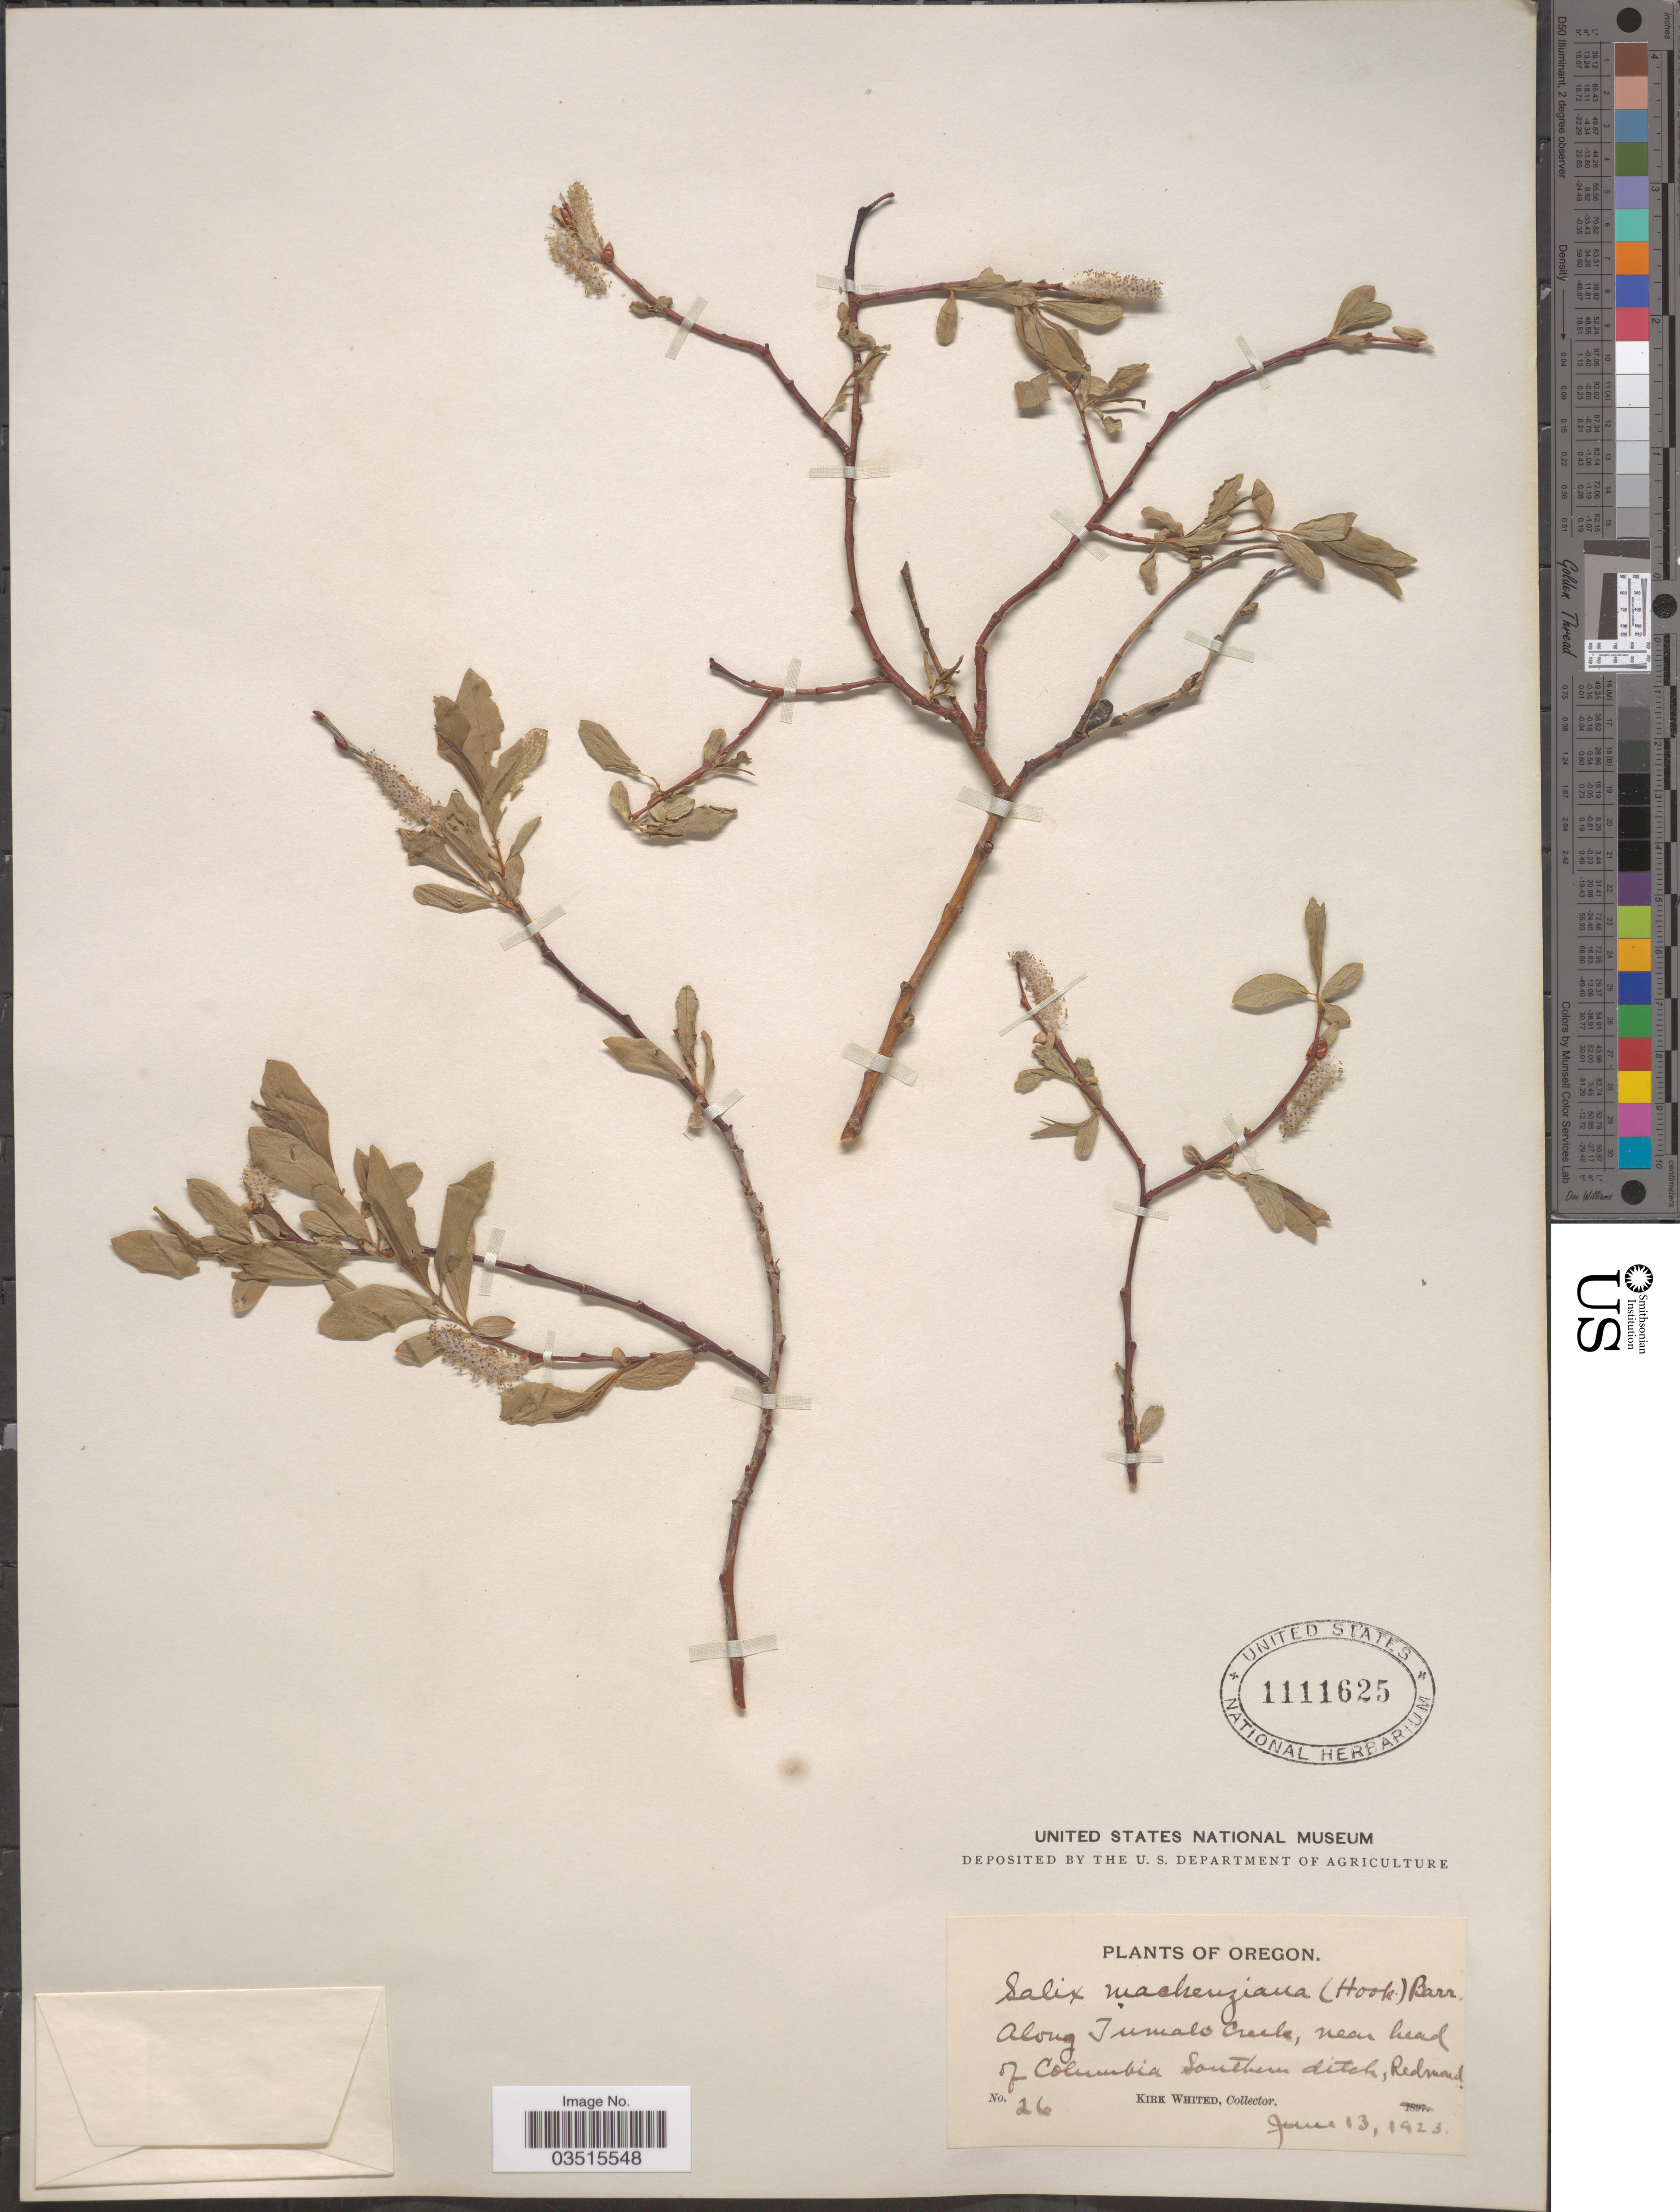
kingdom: Plantae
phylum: Tracheophyta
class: Magnoliopsida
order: Malpighiales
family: Salicaceae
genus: Salix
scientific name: Salix mackenziana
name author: (Hook.) Barratt ex Hook.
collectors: K. Whited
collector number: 26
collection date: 1923-06-13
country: United States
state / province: Oregon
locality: Along Tumalo Creek, near head of Colombia Southern ditch, Redmond.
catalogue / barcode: US 1111625